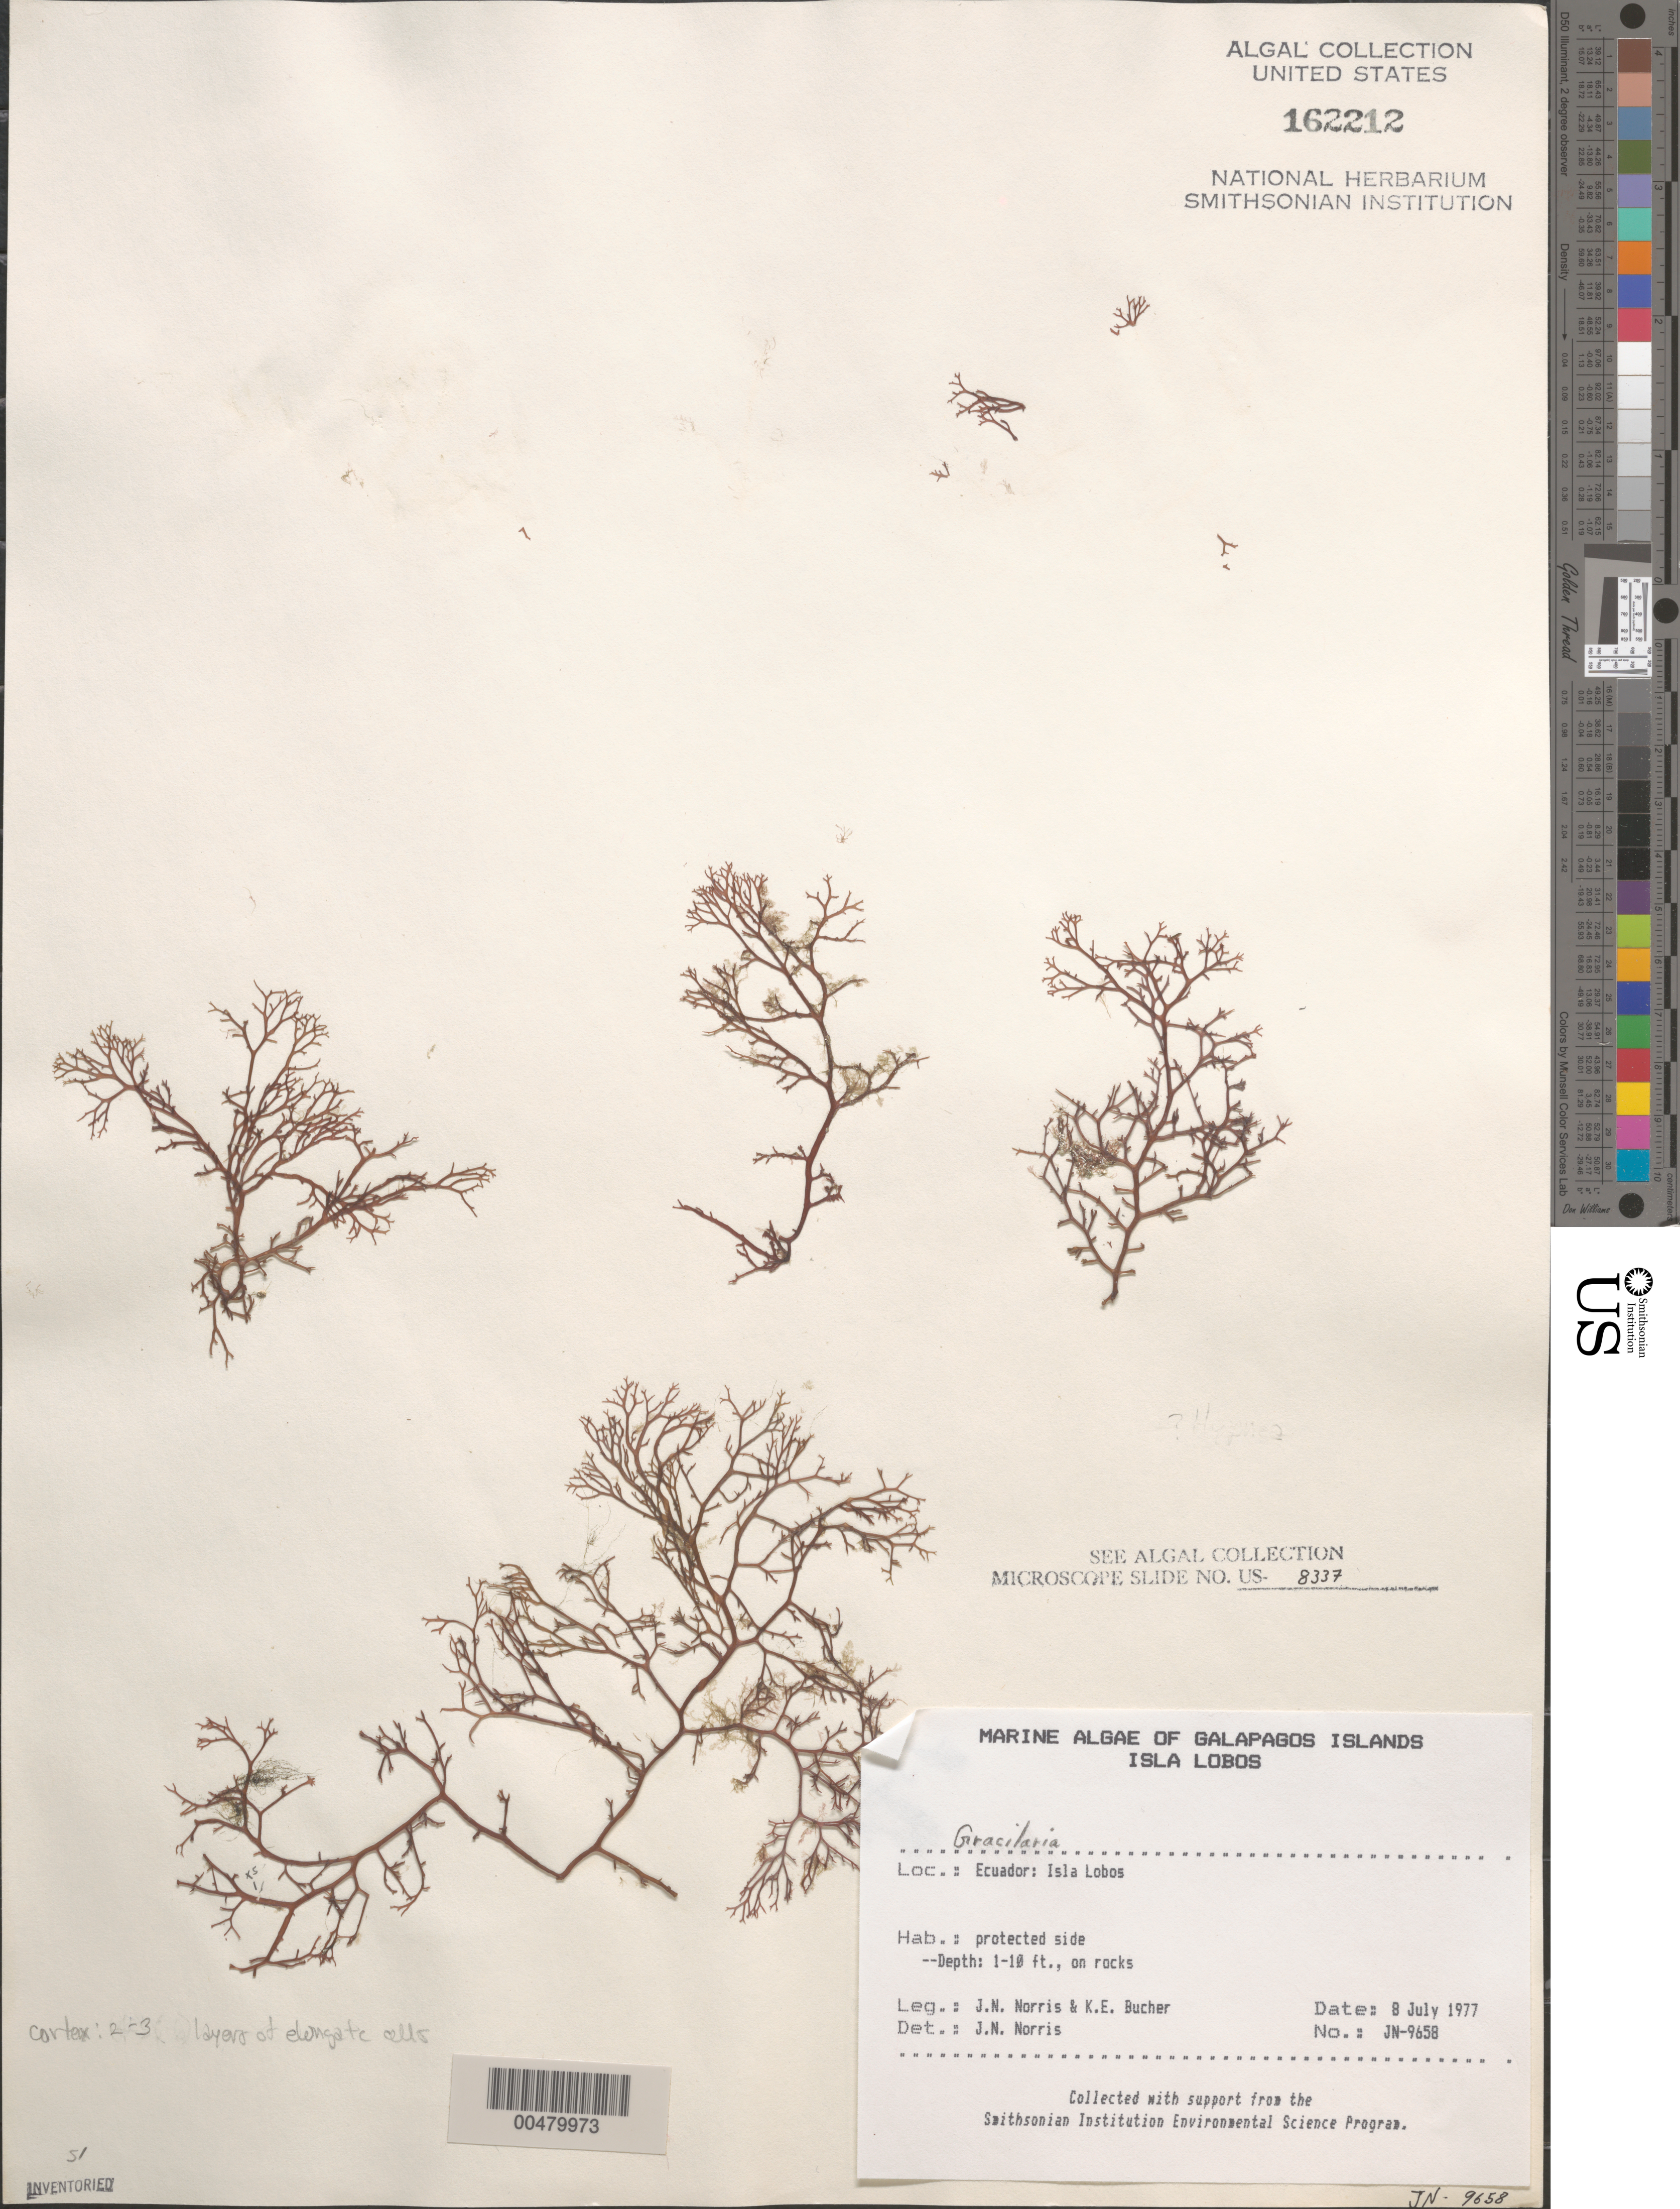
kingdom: Plantae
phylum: Rhodophyta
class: Florideophyceae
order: Gracilariales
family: Gracilariaceae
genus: Gracilaria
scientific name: Gracilaria sp.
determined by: Norris, James N.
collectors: J. N. Norris & K. E. Bucher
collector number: JN-9658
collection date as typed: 08 Jul 1977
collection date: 1977-07-08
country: Ecuador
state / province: Colón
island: Lobos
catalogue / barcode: US 162212